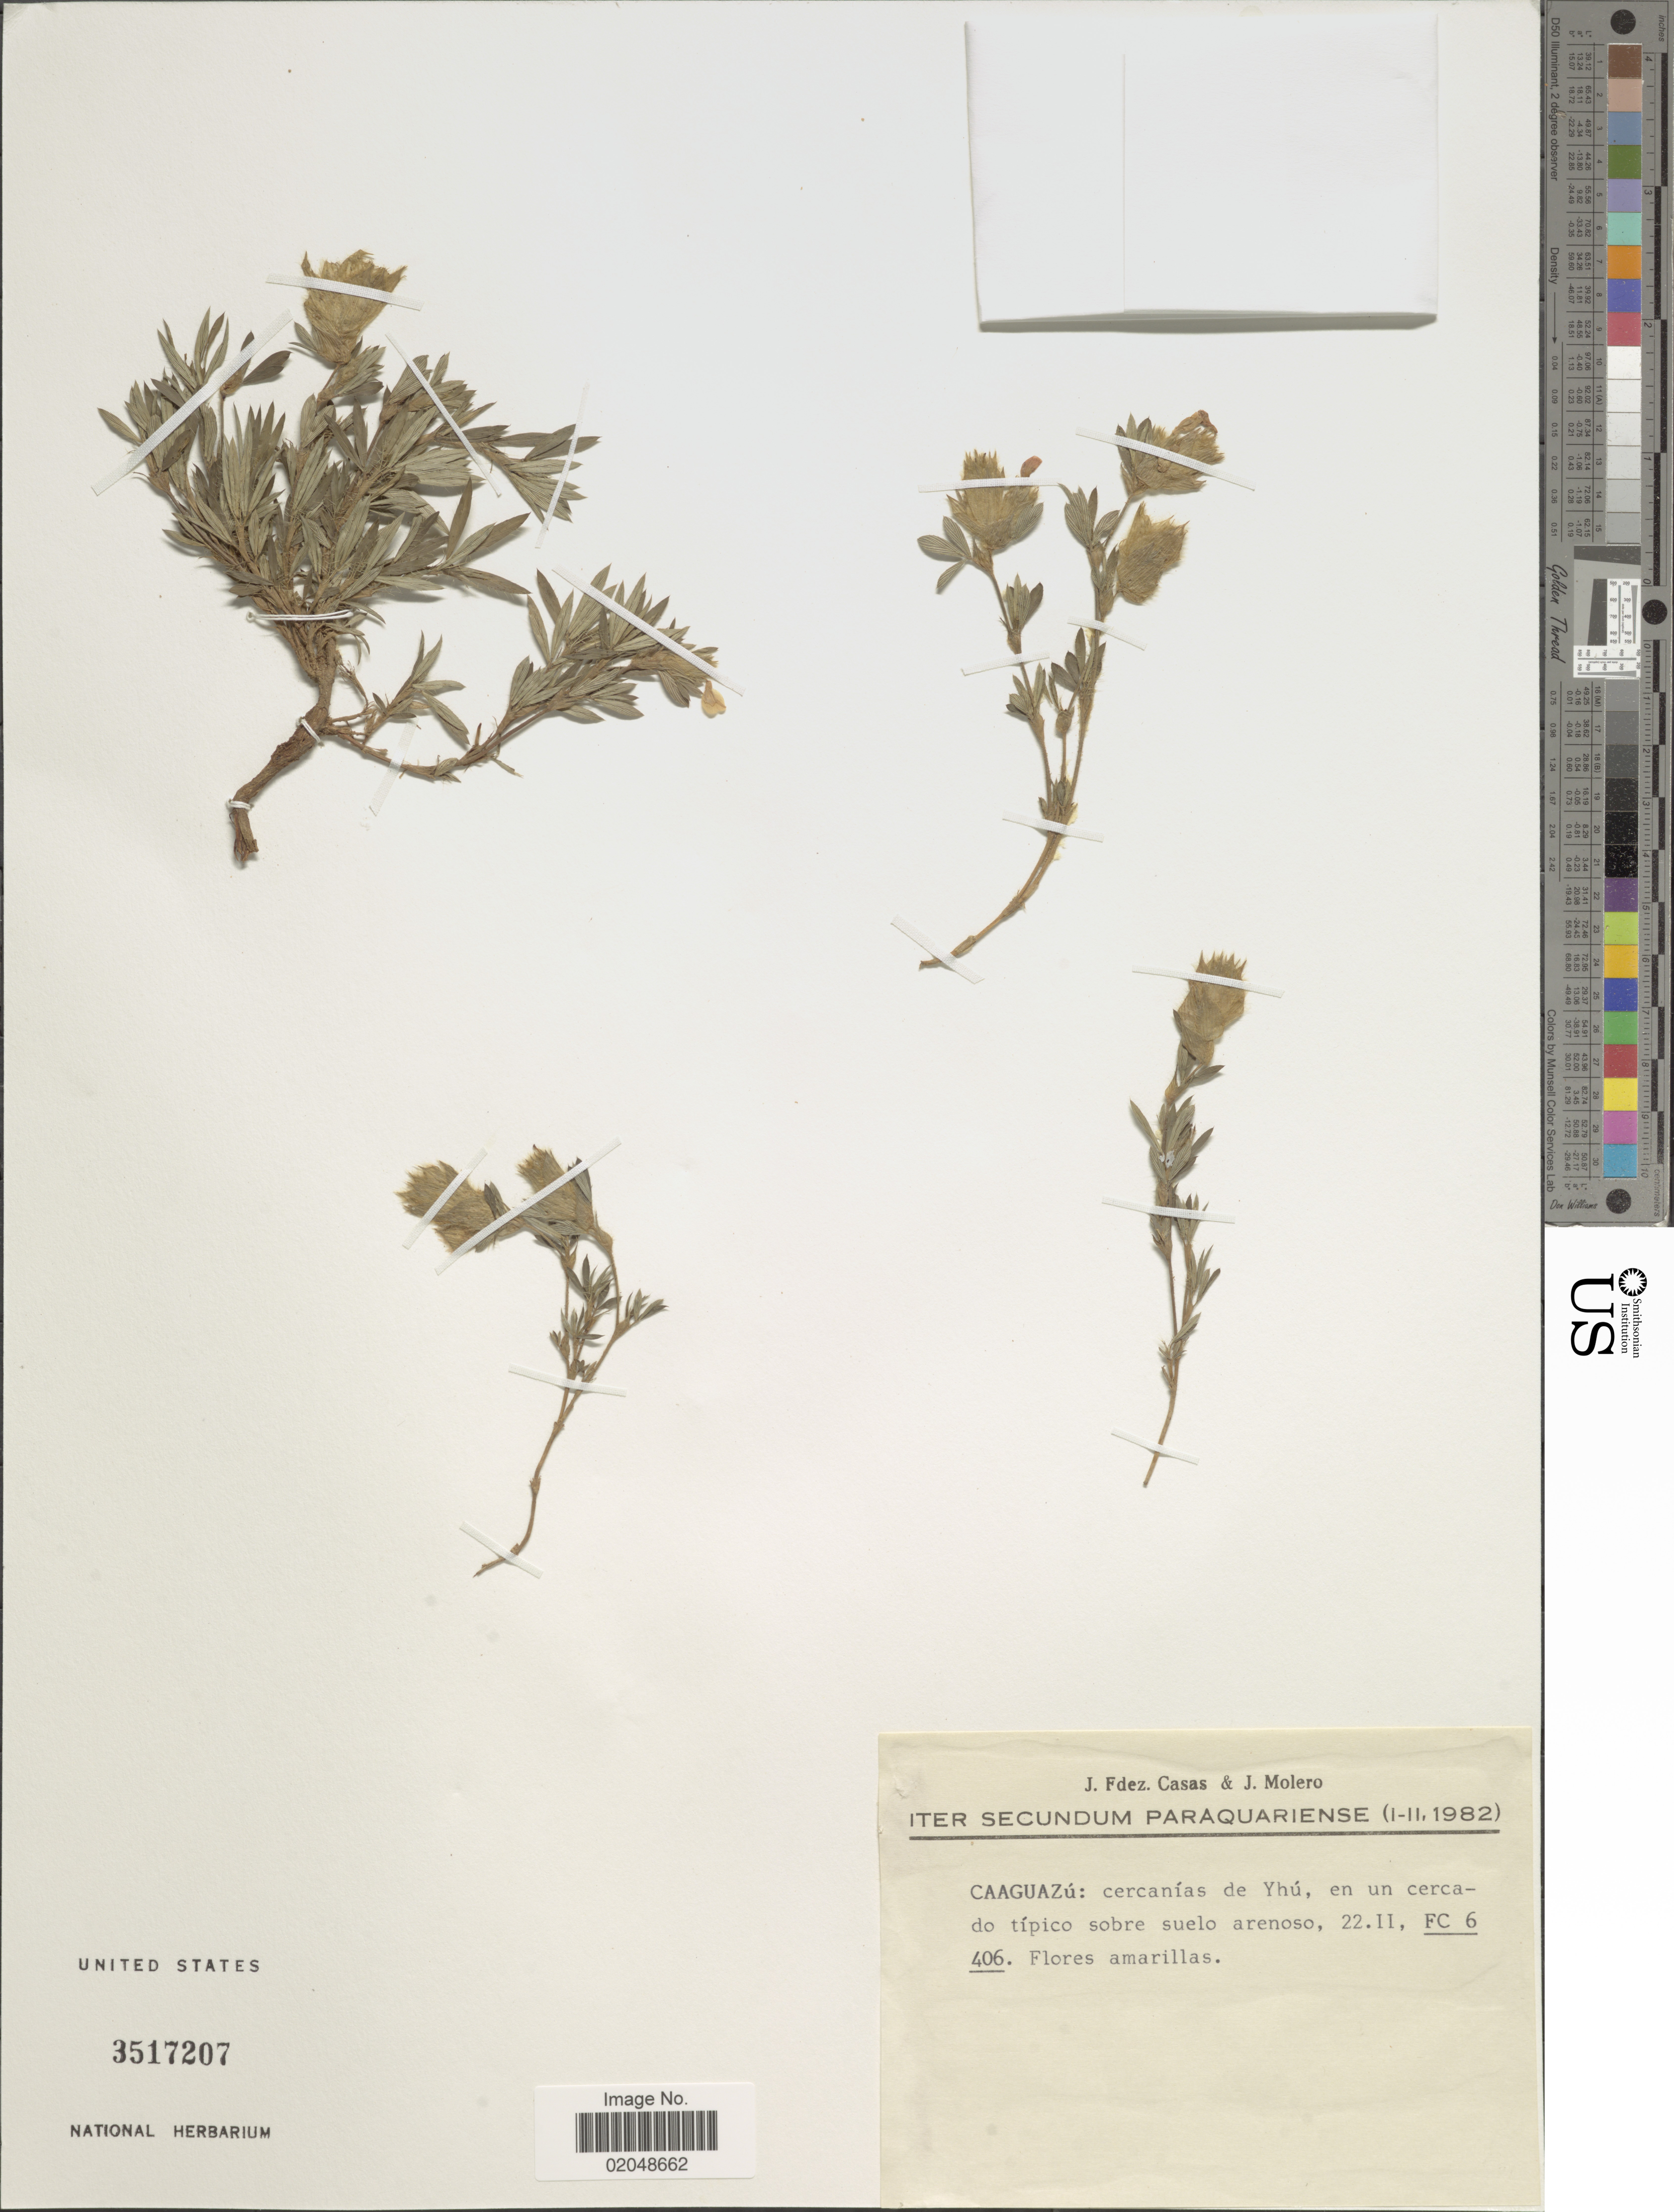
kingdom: Plantae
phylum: Tracheophyta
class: Magnoliopsida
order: Fabales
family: Fabaceae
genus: Stylosanthes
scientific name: Stylosanthes sp.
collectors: J. Casas & J. Molero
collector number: FC6406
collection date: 1982-02-22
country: Paraguay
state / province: Caaguazu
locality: Cercanias de Yhu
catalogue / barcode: US 3517207